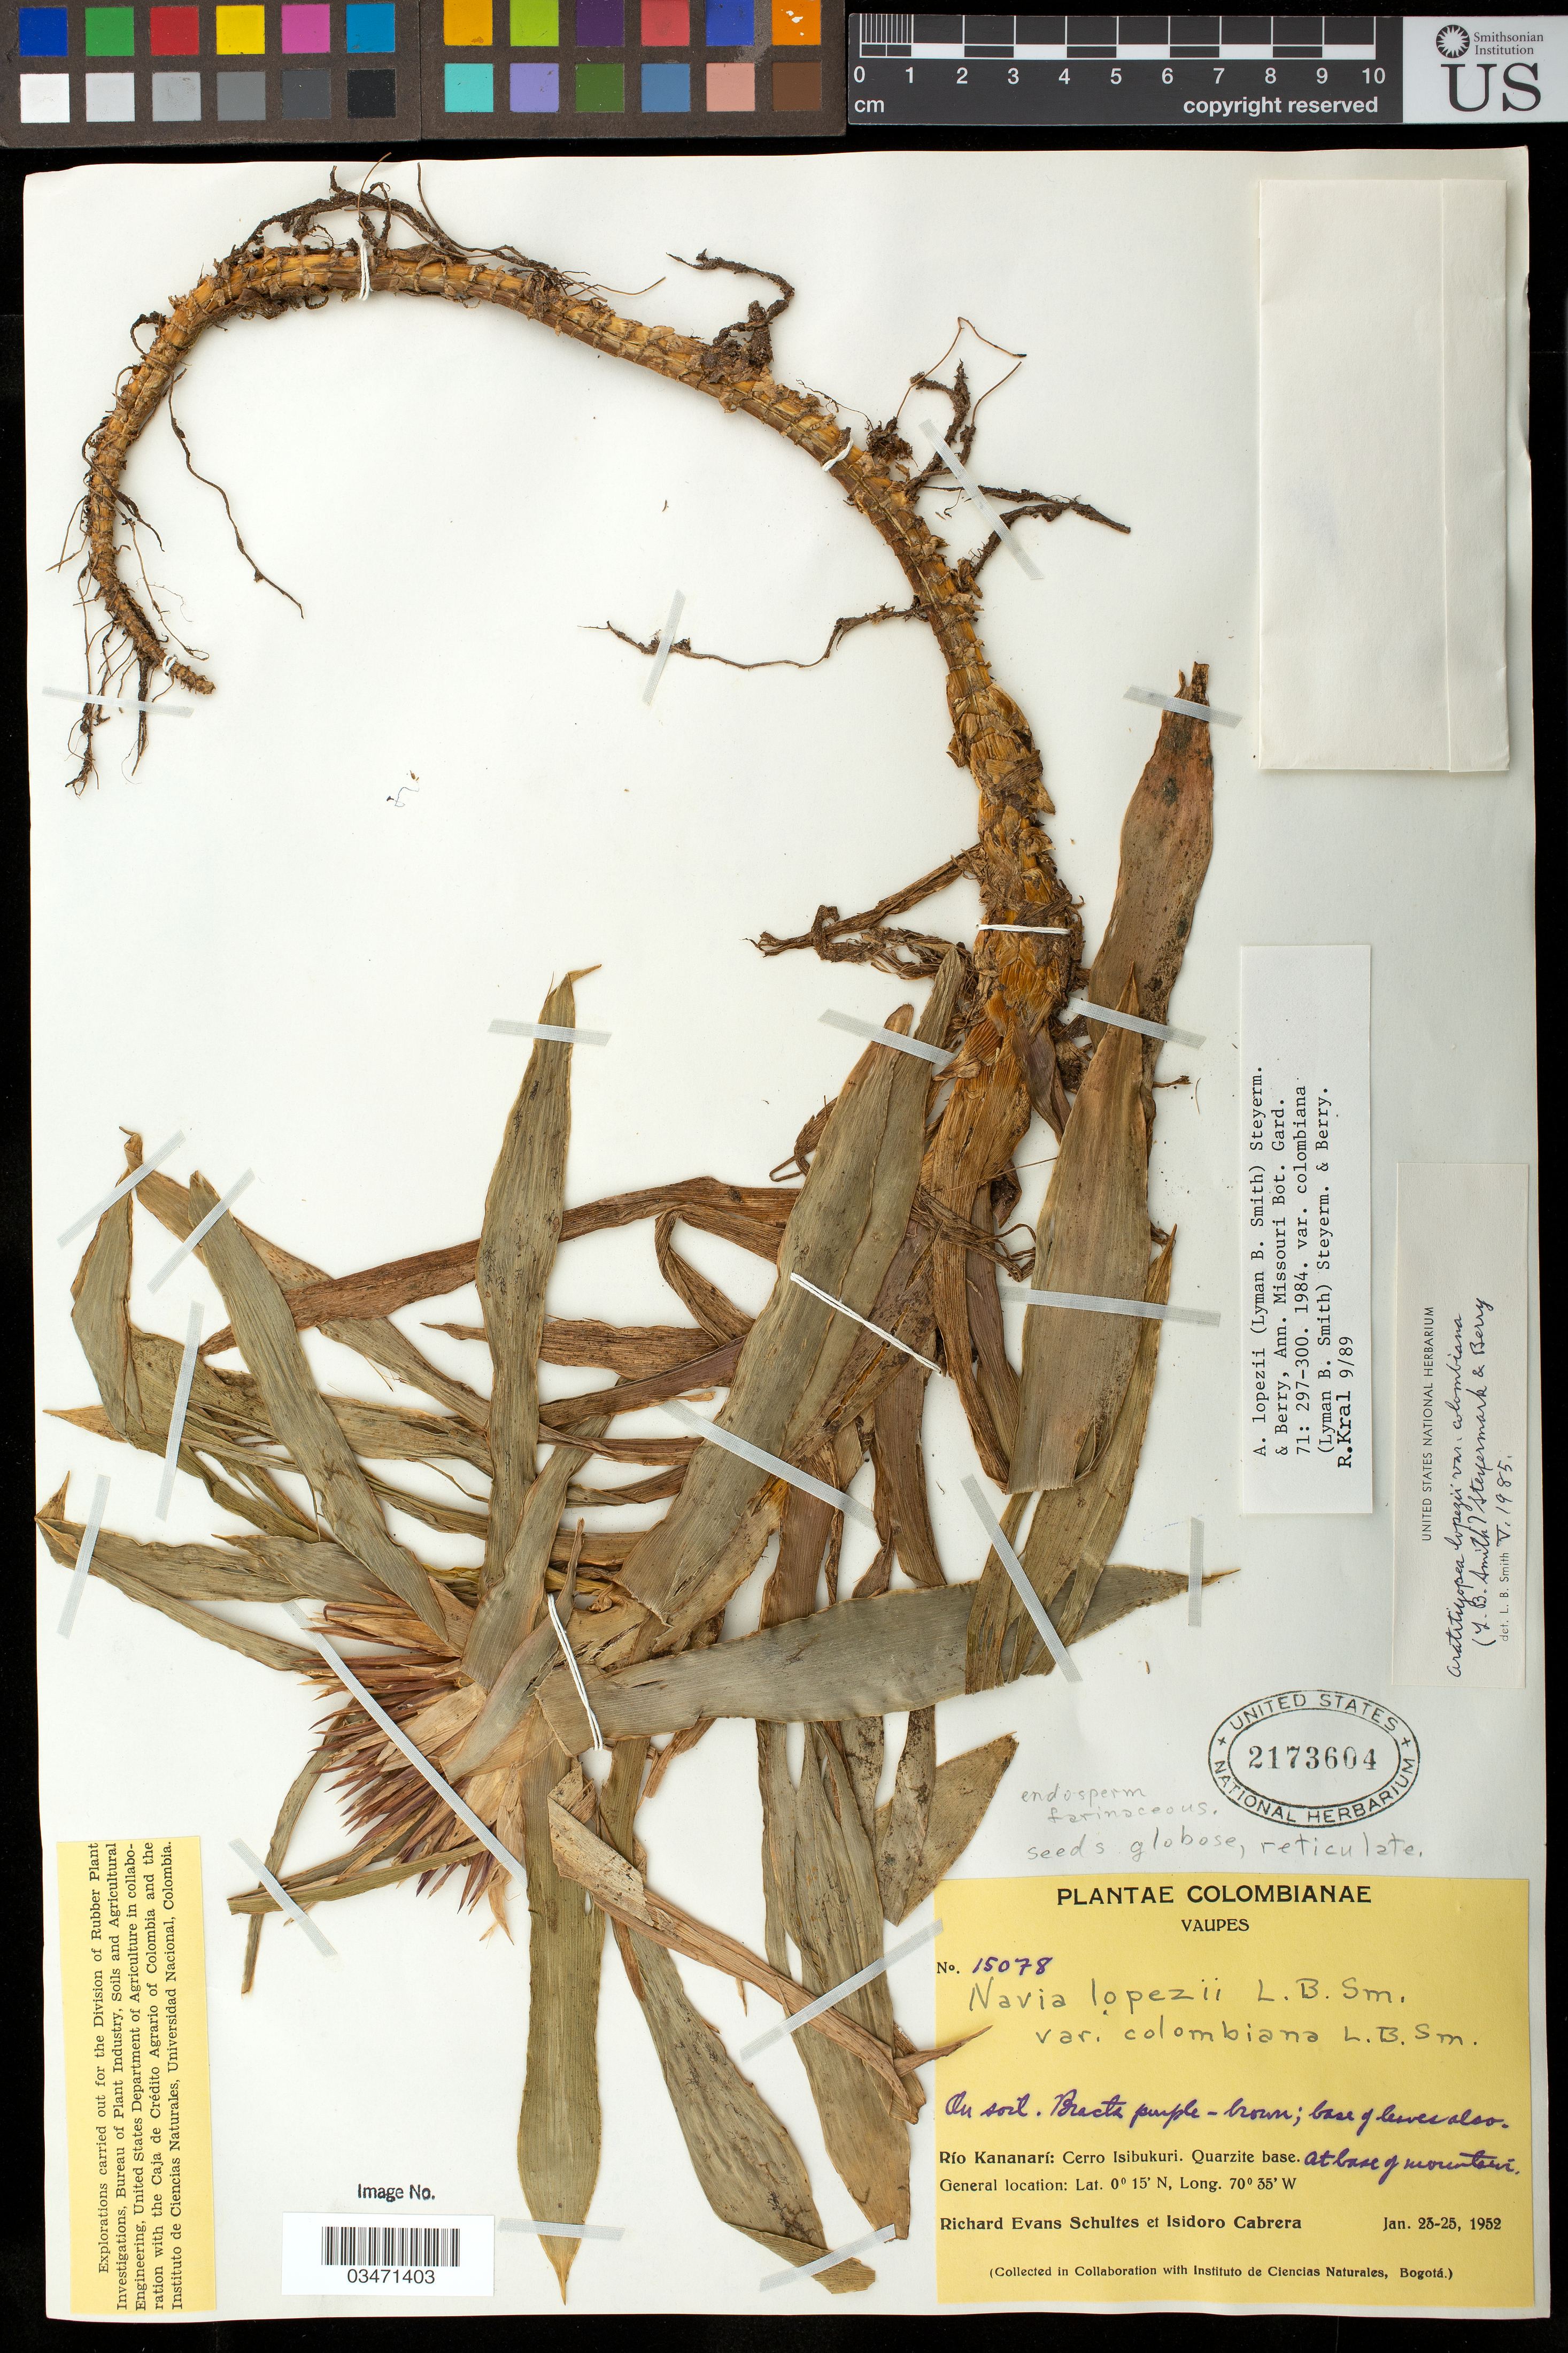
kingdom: Plantae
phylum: Tracheophyta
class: Liliopsida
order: Poales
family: Bromeliaceae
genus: Navia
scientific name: Navia lopezii var. colombiana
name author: L.B. Sm.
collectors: R. E. Schultes & I. Cabrera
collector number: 15078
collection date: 1952-01-23/1952-01-25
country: Colombia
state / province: Vaupés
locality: Río Kananarí: Cerro Isibukuri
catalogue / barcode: US 2173604